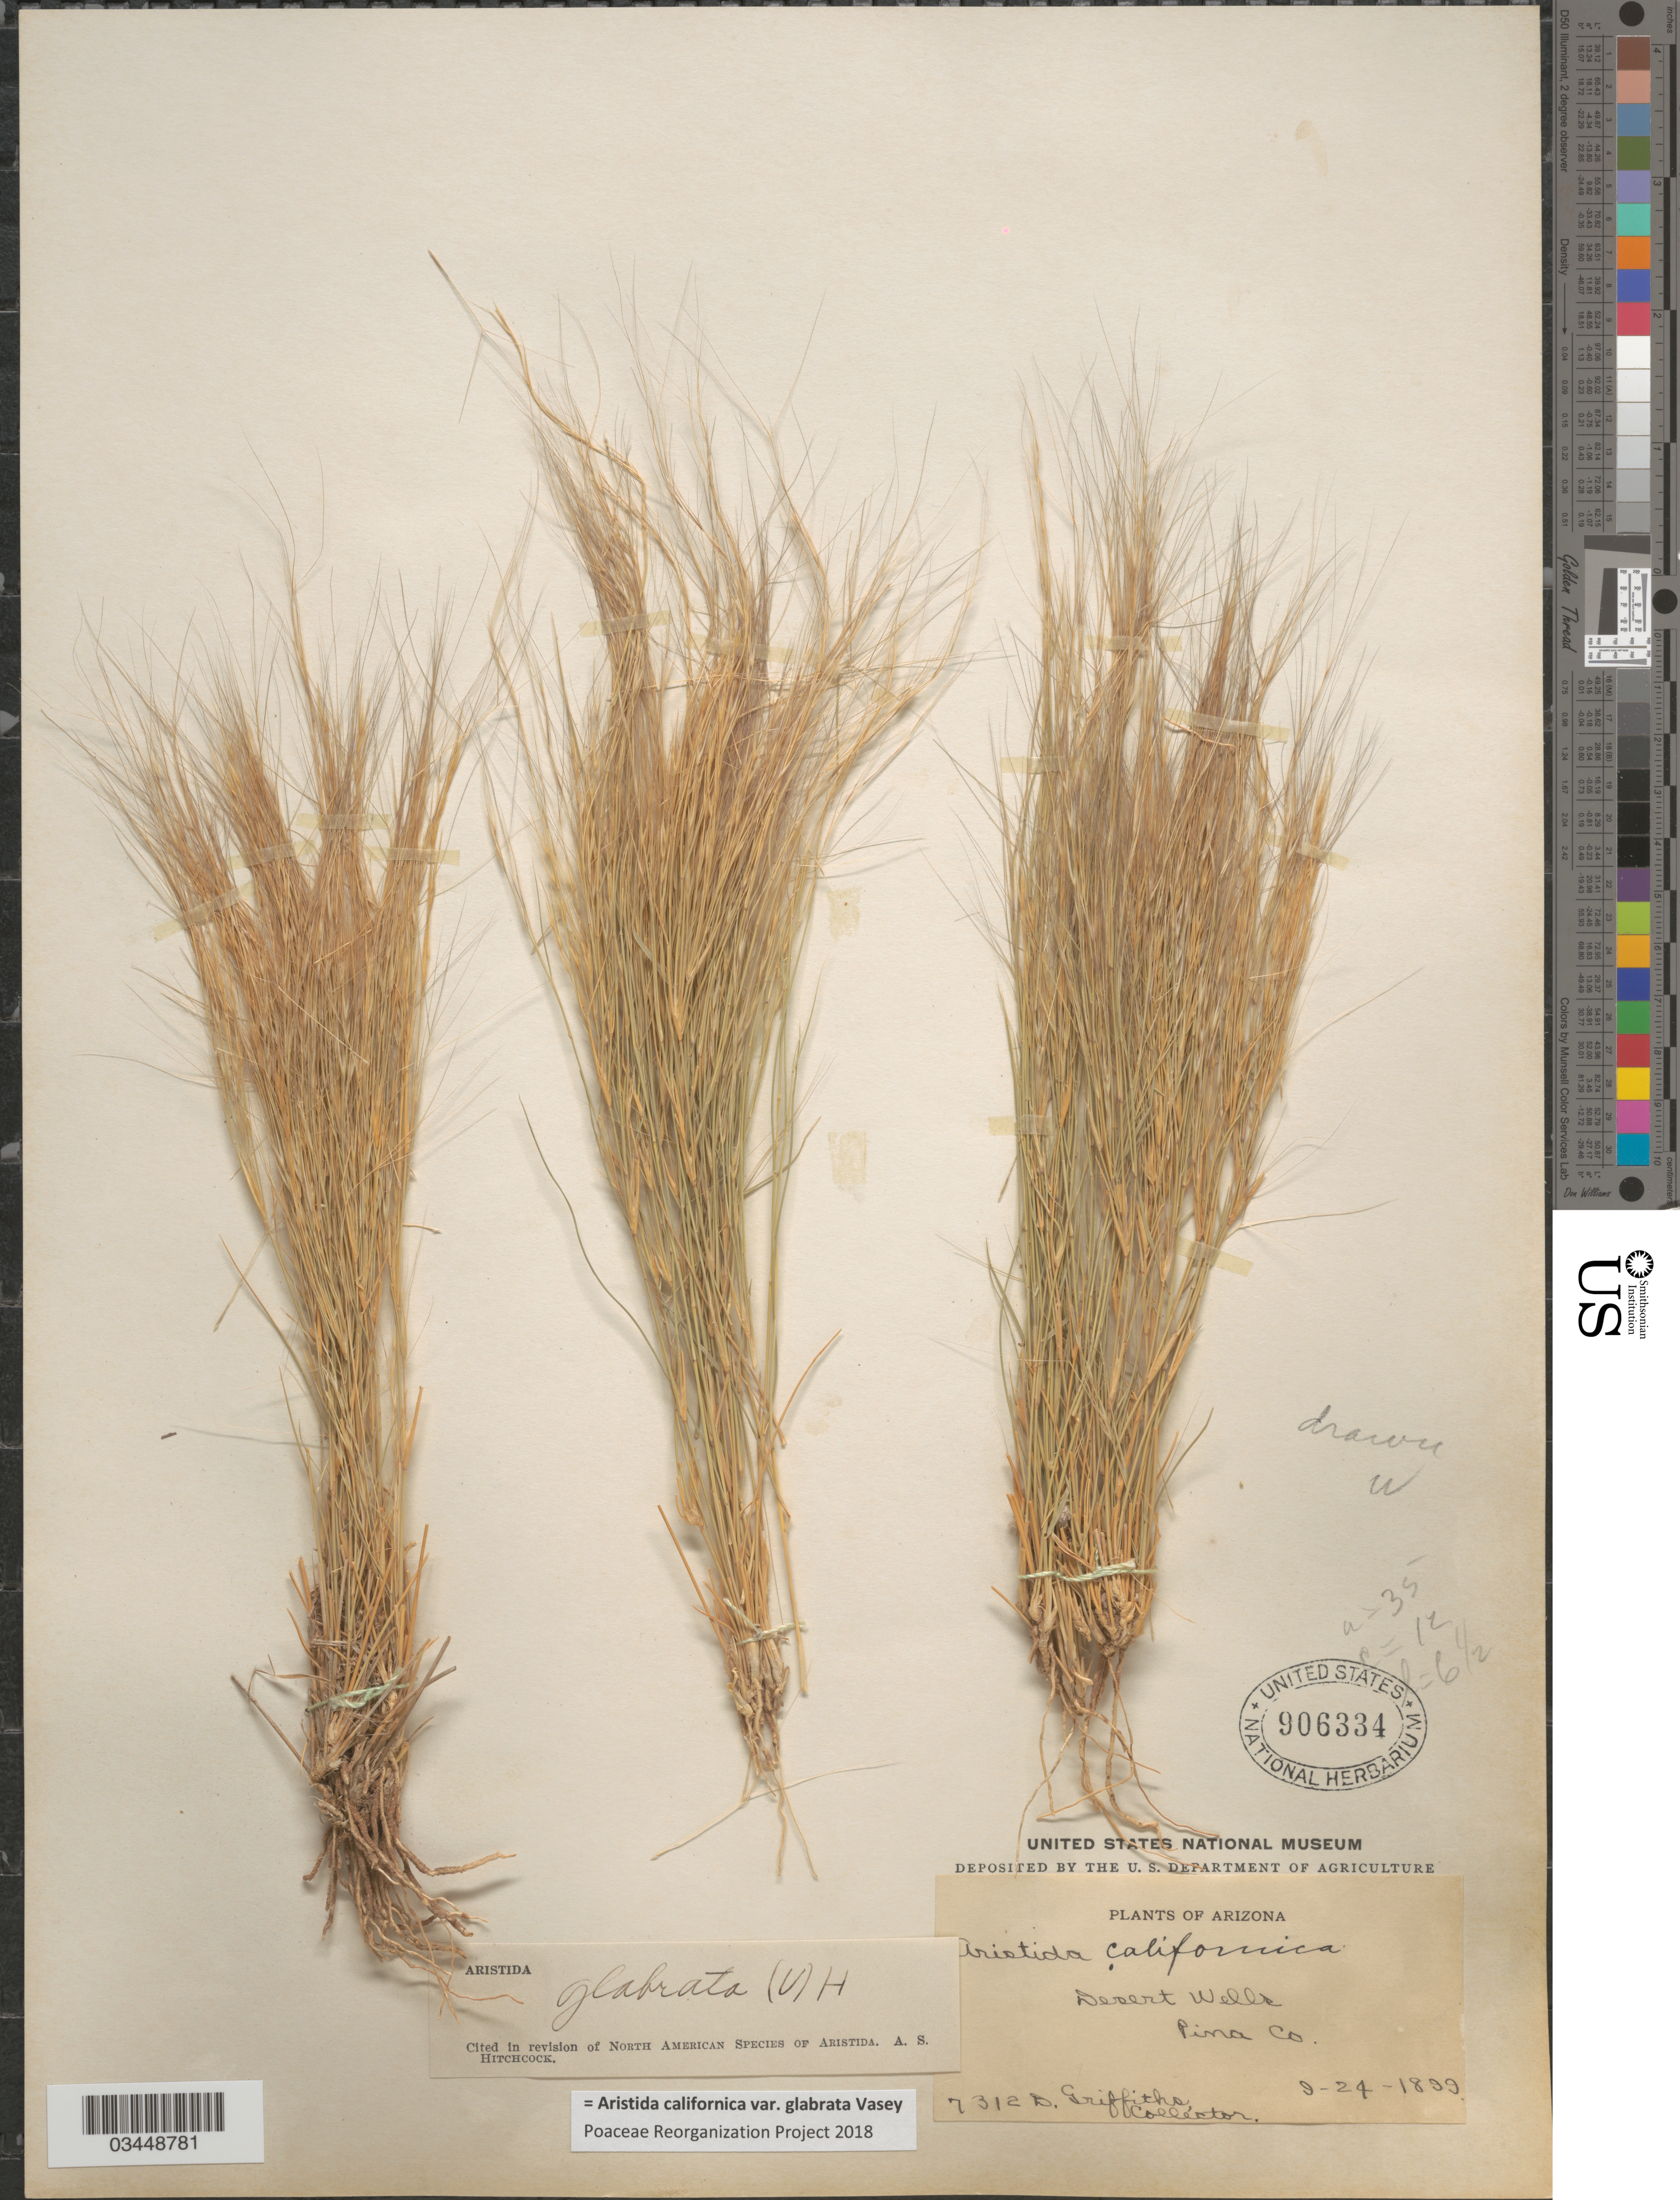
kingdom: Plantae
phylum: Tracheophyta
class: Liliopsida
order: Poales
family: Poaceae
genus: Aristida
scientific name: Aristida californica var. glabrata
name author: Vasey in Brandegee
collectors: D. Griffiths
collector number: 7312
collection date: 1899-09-24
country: United States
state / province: Arizona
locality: Desert Wells. Pima Co.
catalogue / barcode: US 906334